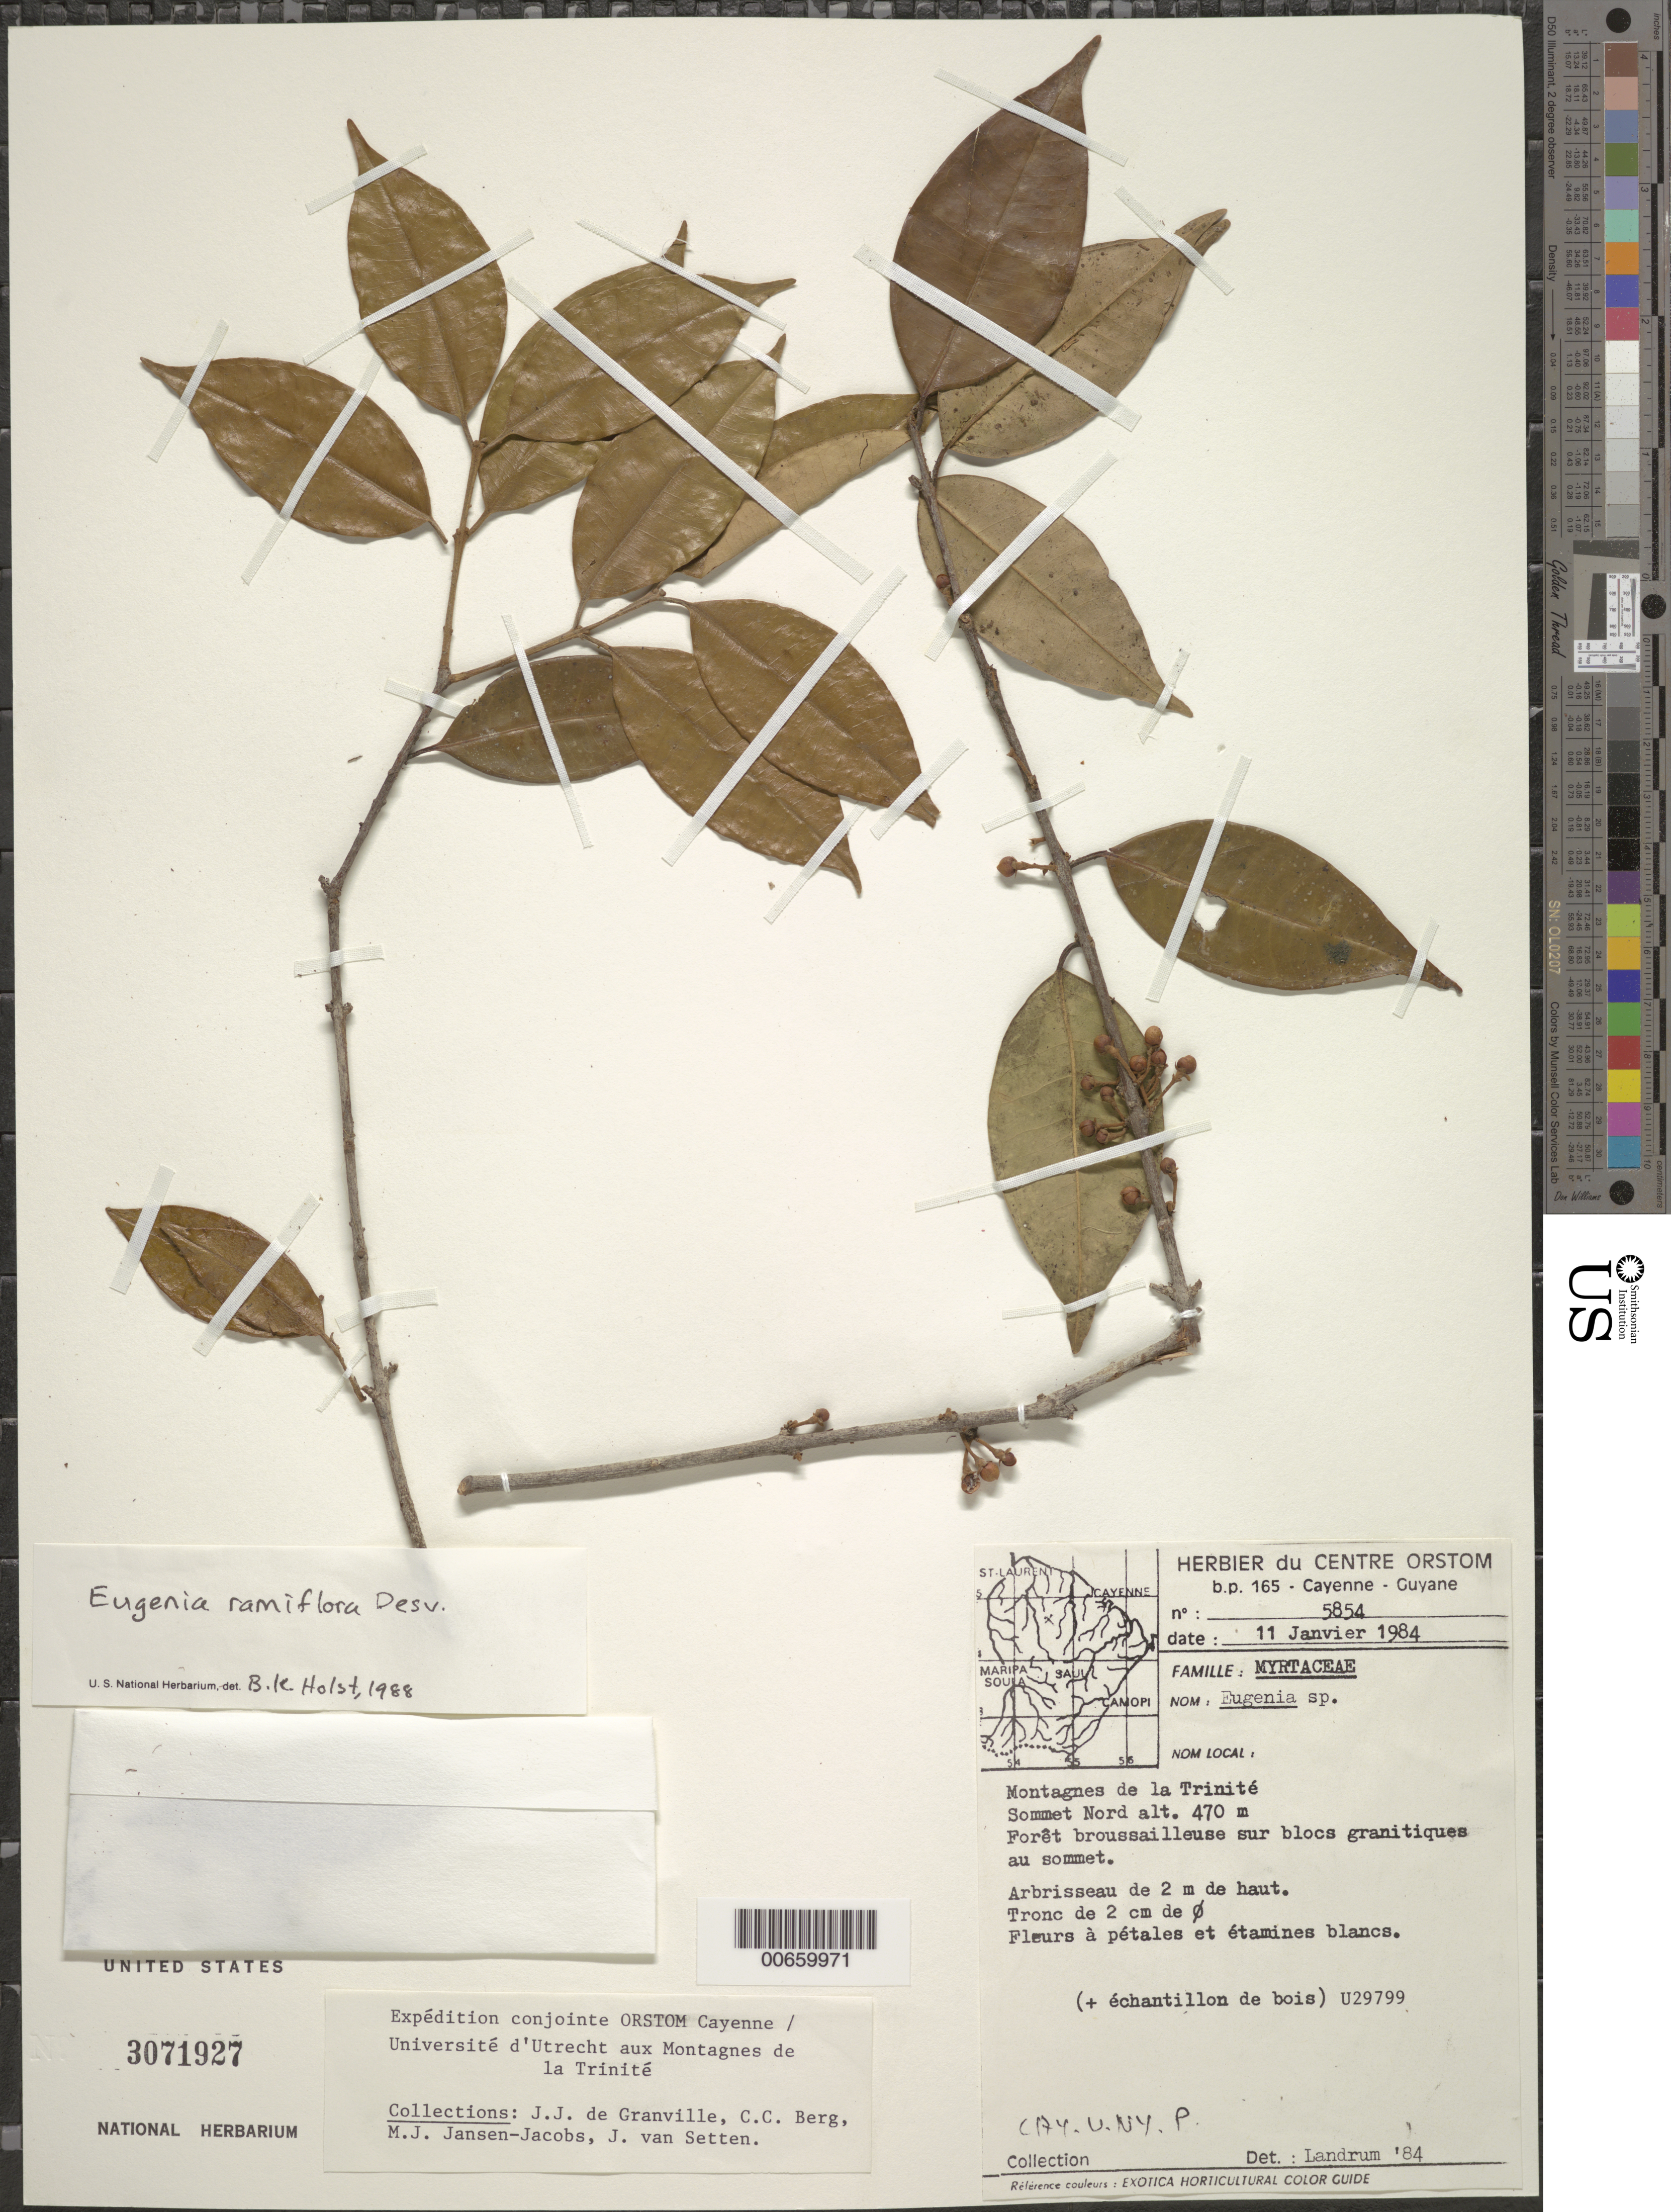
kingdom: Plantae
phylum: Tracheophyta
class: Magnoliopsida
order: Myrtales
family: Myrtaceae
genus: Eugenia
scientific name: Eugenia ramiflora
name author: Desv.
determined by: Holst, Bruce K.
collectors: J.-J. de Granville, C. C. Berg, M. J. Jansen-Jacobs & J. van Setten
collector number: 5854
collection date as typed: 11-Jan-84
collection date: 1984-01-11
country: French Guiana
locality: Montagnes de la Trinité, sommet Nord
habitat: Forêt brousailleuse sur blocs granitiques au sommet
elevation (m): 470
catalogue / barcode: US 3071927